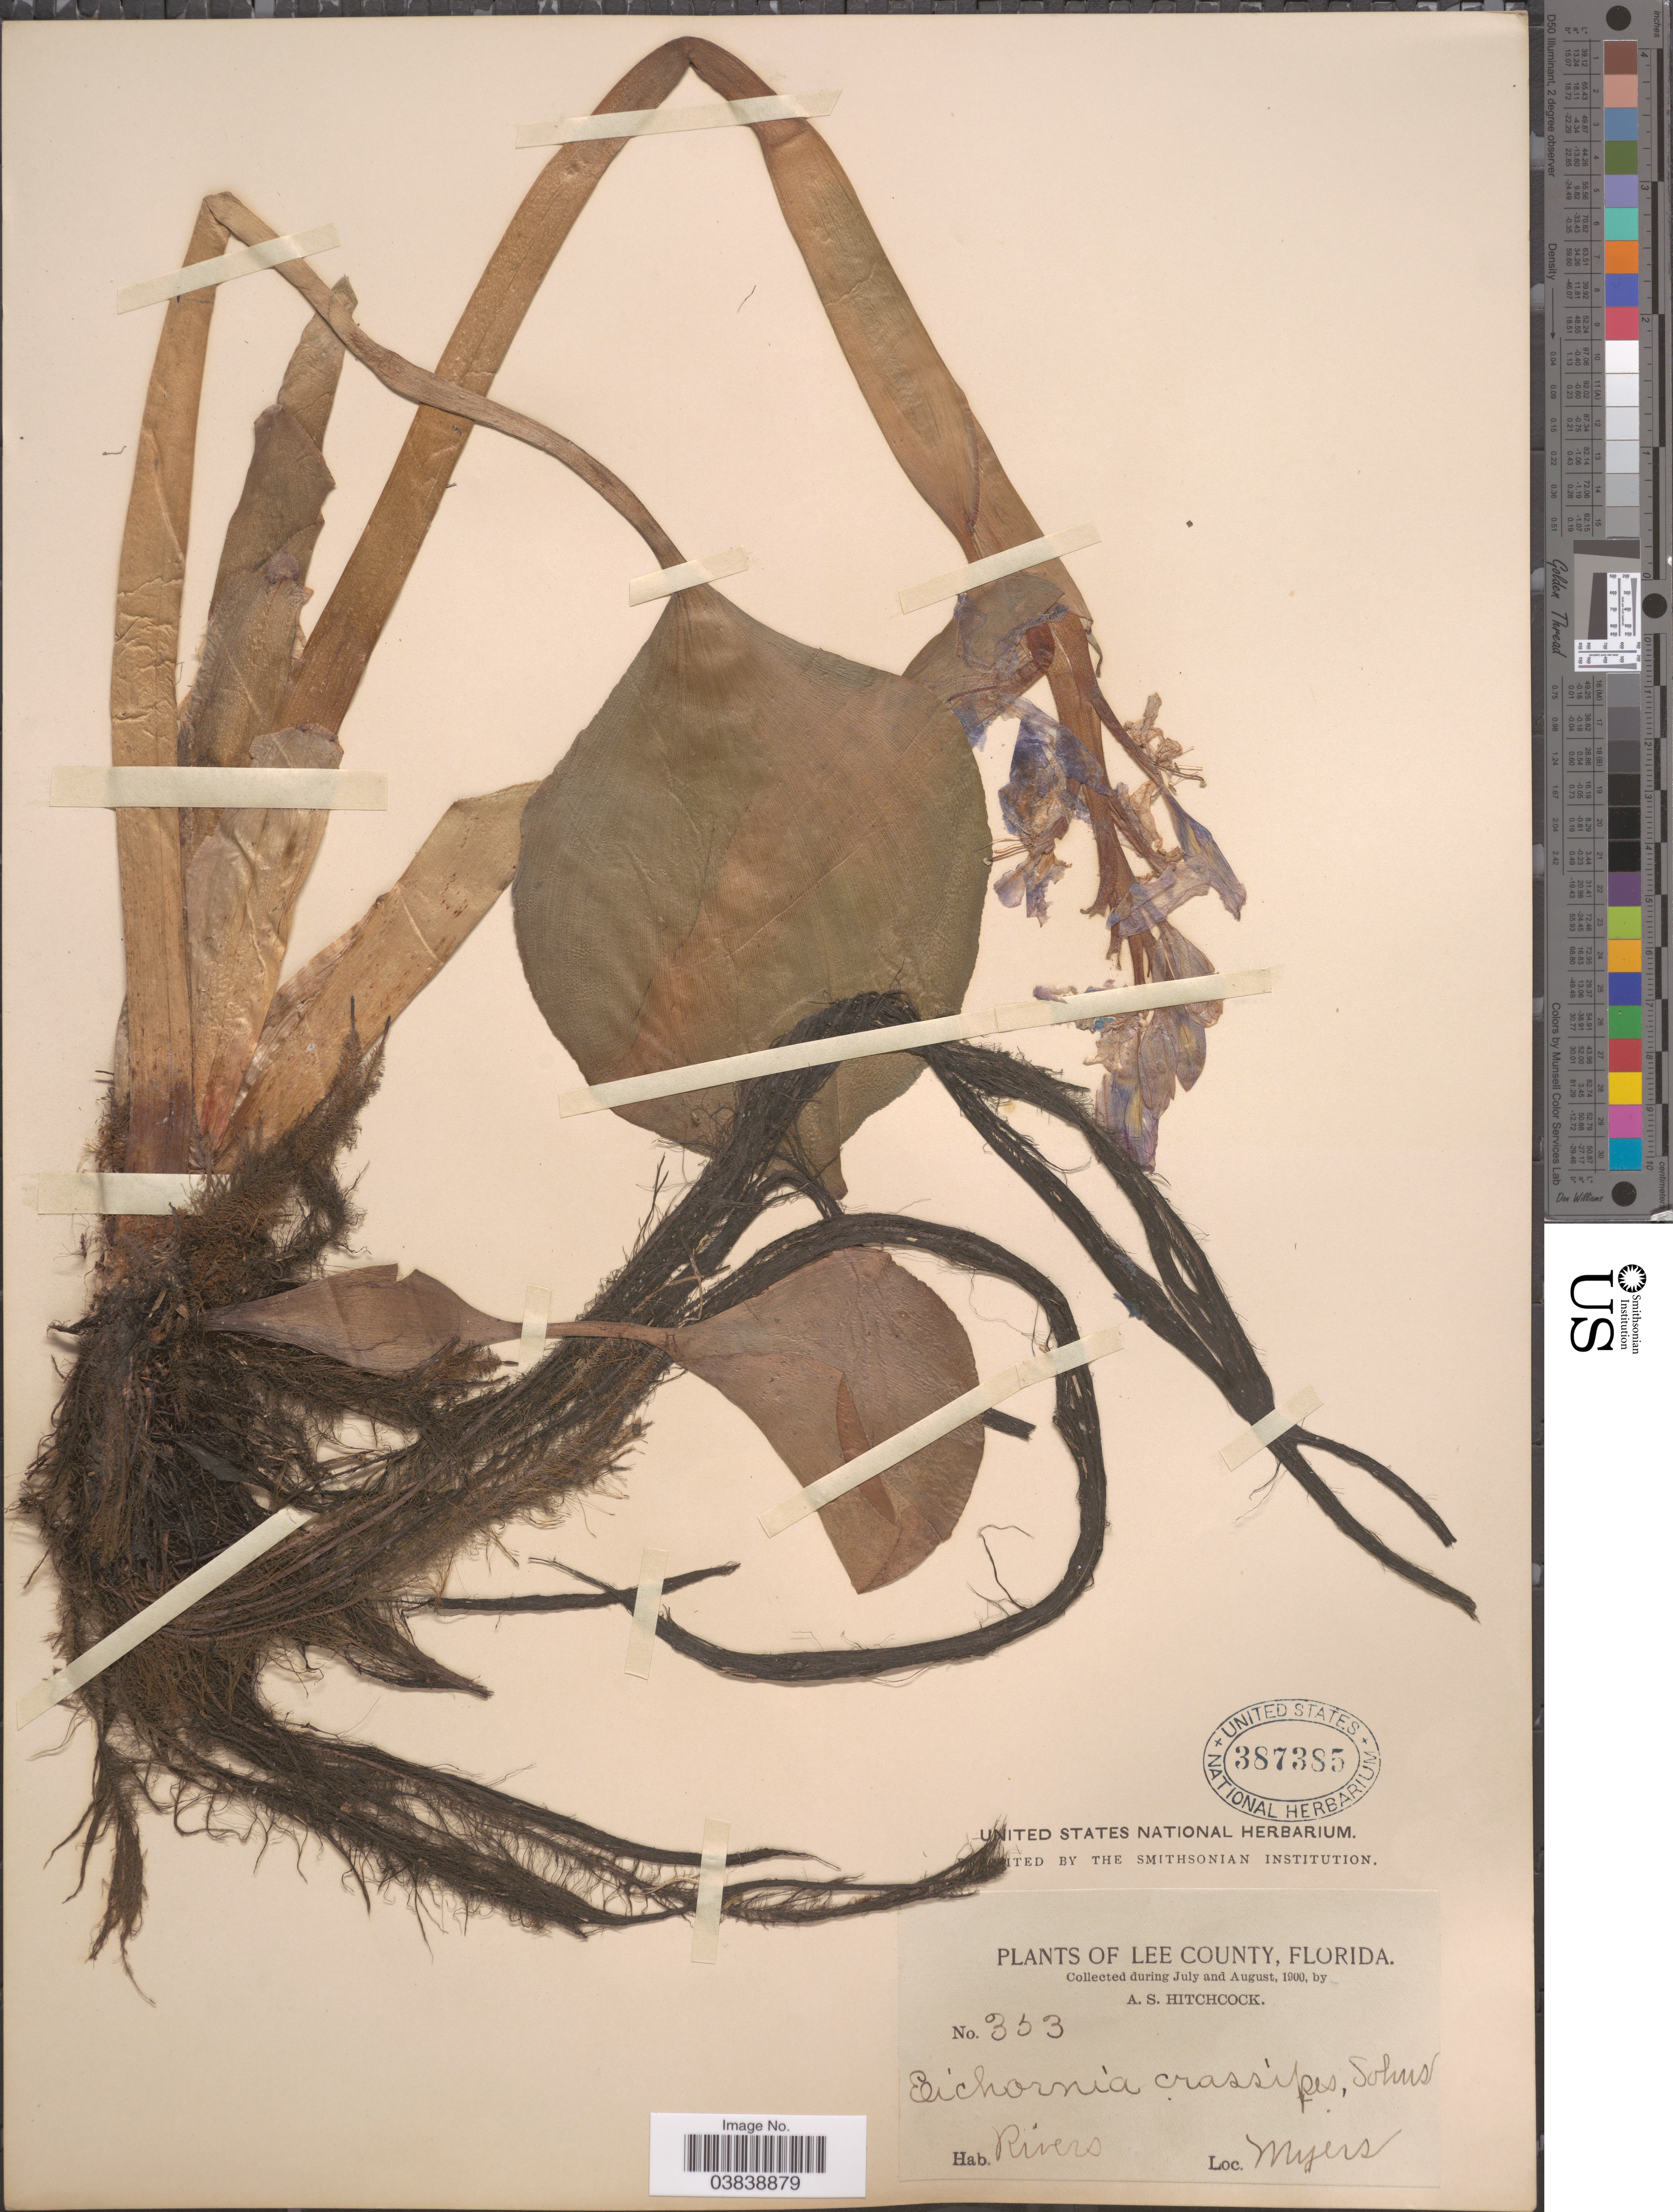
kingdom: Plantae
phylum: Tracheophyta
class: Liliopsida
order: Commelinales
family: Pontederiaceae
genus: Eichhornia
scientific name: Eichhornia crassipes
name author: (Mart.) Solms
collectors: A. S. Hitchcock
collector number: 353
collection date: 1900-07/1900-08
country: United States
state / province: Florida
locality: Lee County. Myers.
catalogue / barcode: US 387385